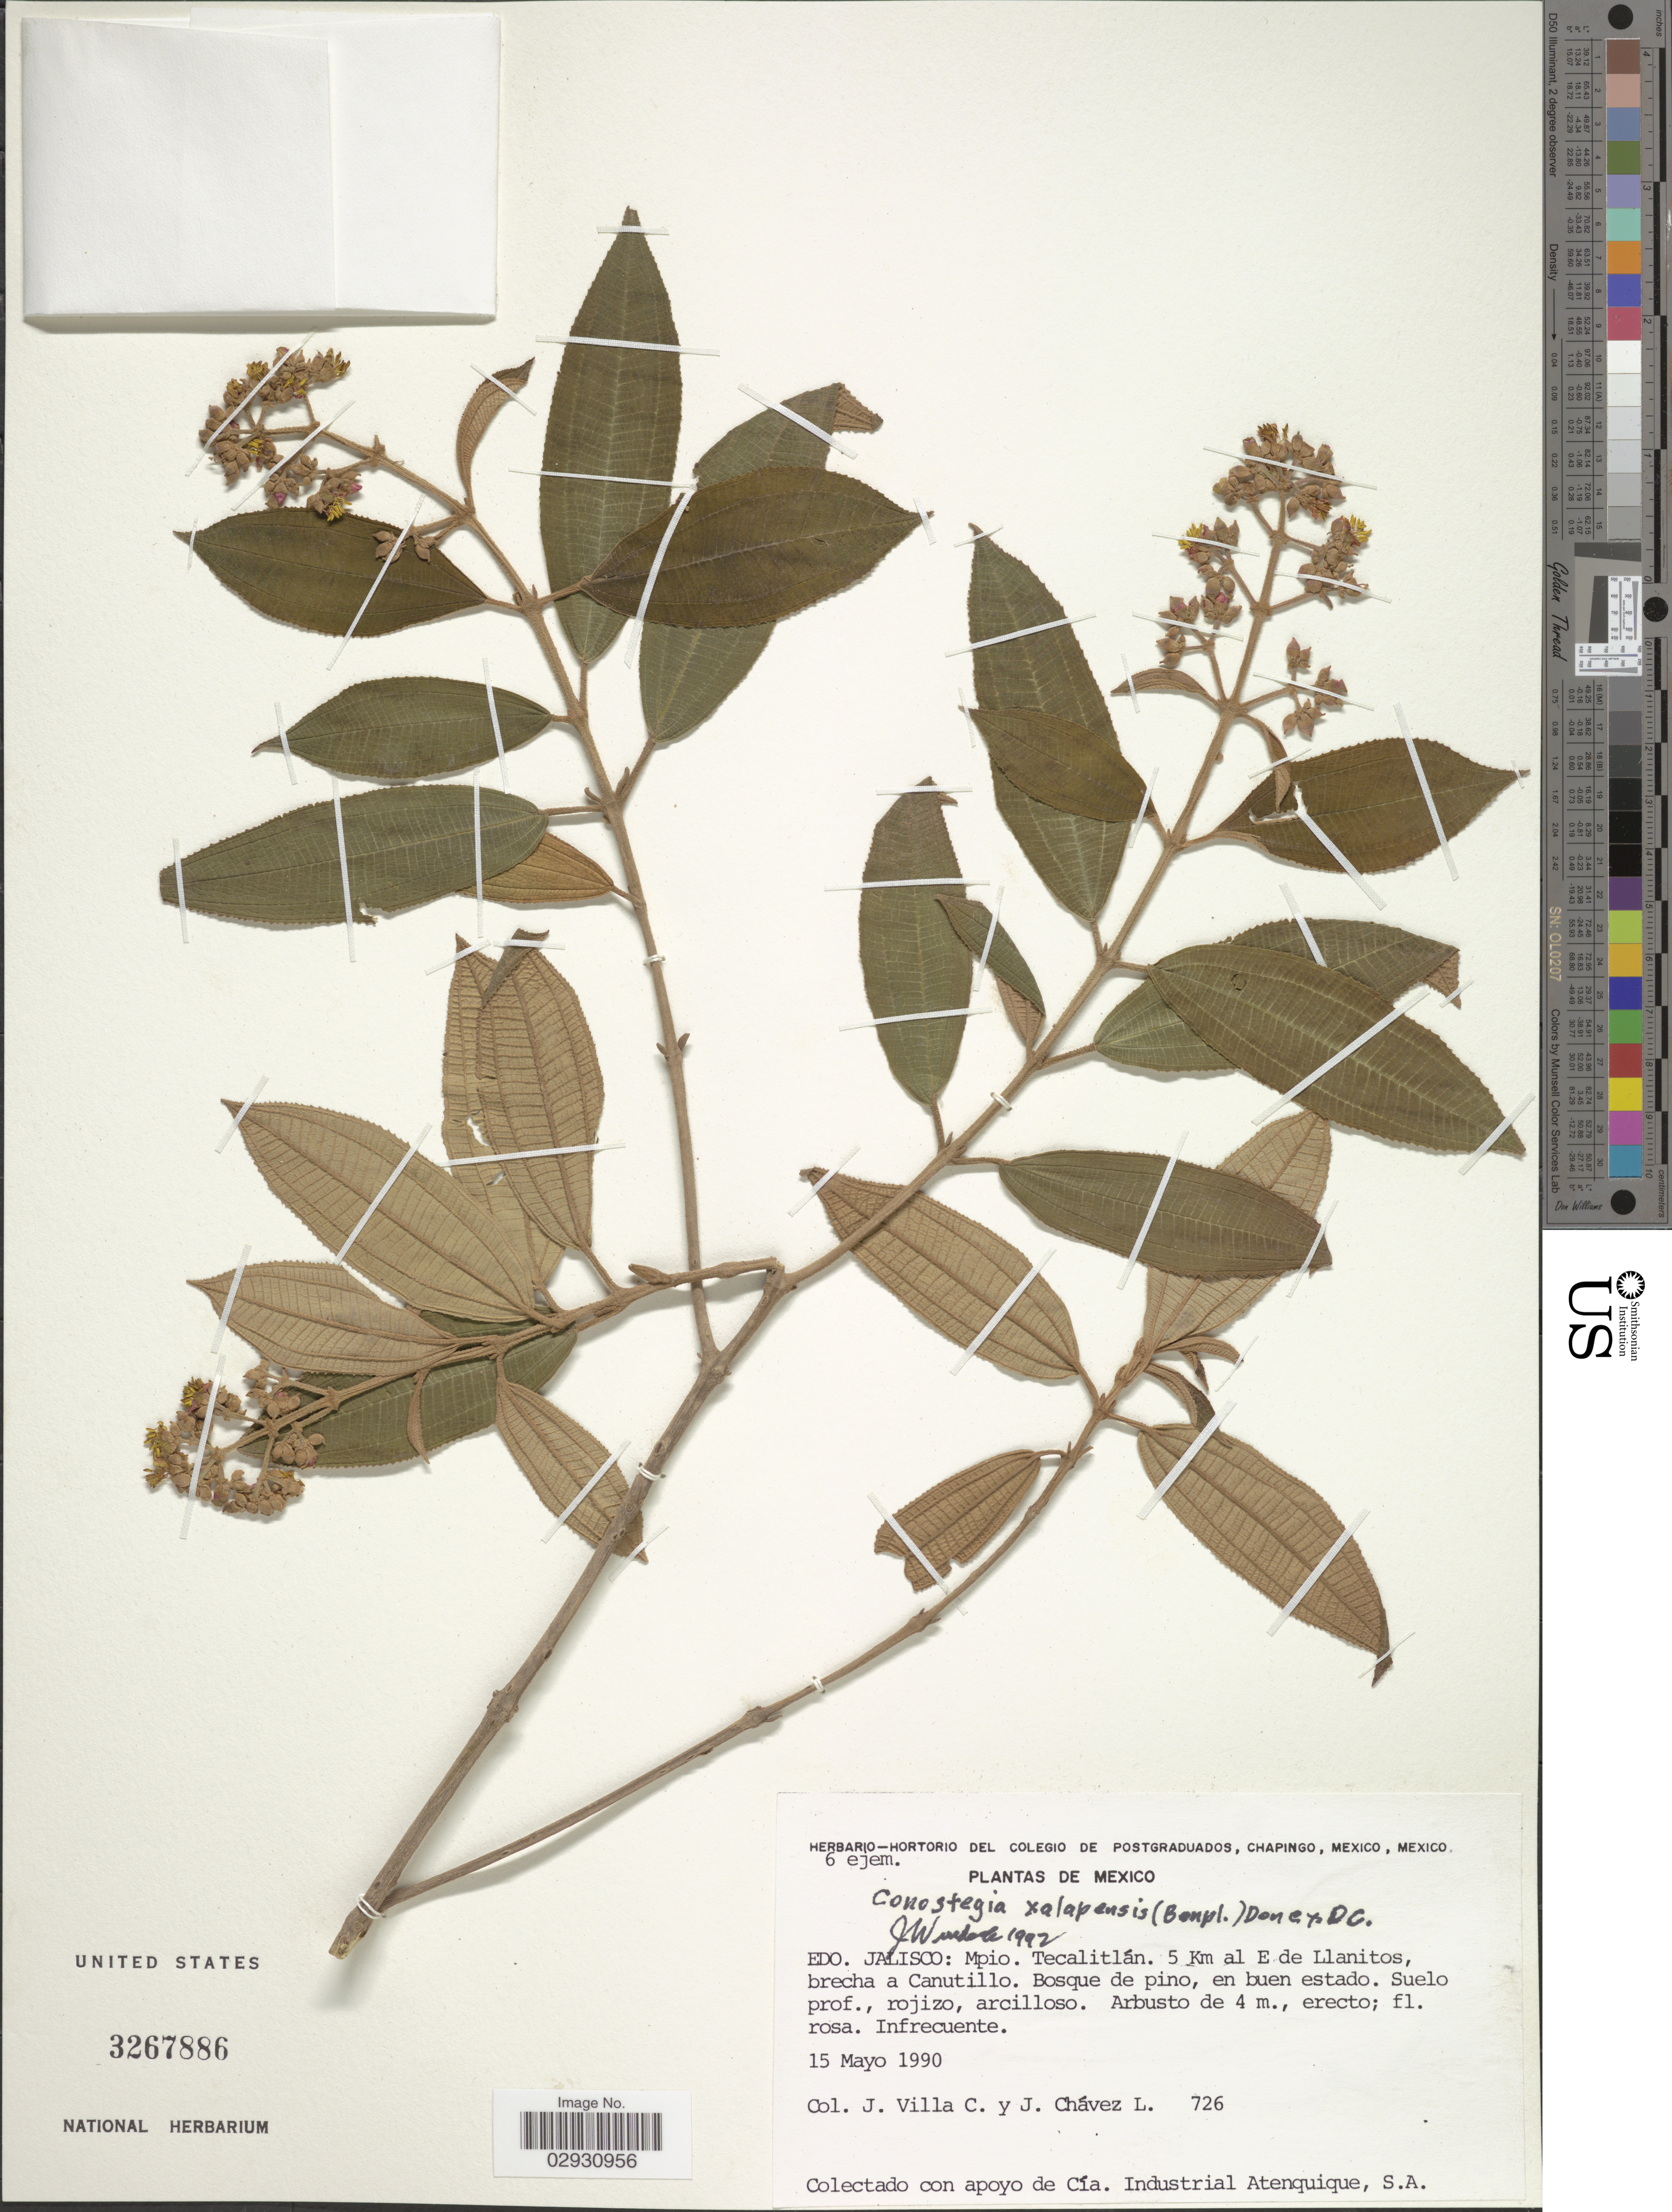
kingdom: Plantae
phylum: Tracheophyta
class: Magnoliopsida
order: Myrtales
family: Melastomataceae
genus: Conostegia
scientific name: Conostegia quadrangularis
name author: Schltdl. ex Steud.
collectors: J. Villa C. & J. Chavez L.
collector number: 726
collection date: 1990-05-15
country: Mexico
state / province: Jalisco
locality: Mpio. Tecalitlán. 5 Km al E de Llanitos, brecha a Canutillo.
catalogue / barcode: US 3267886